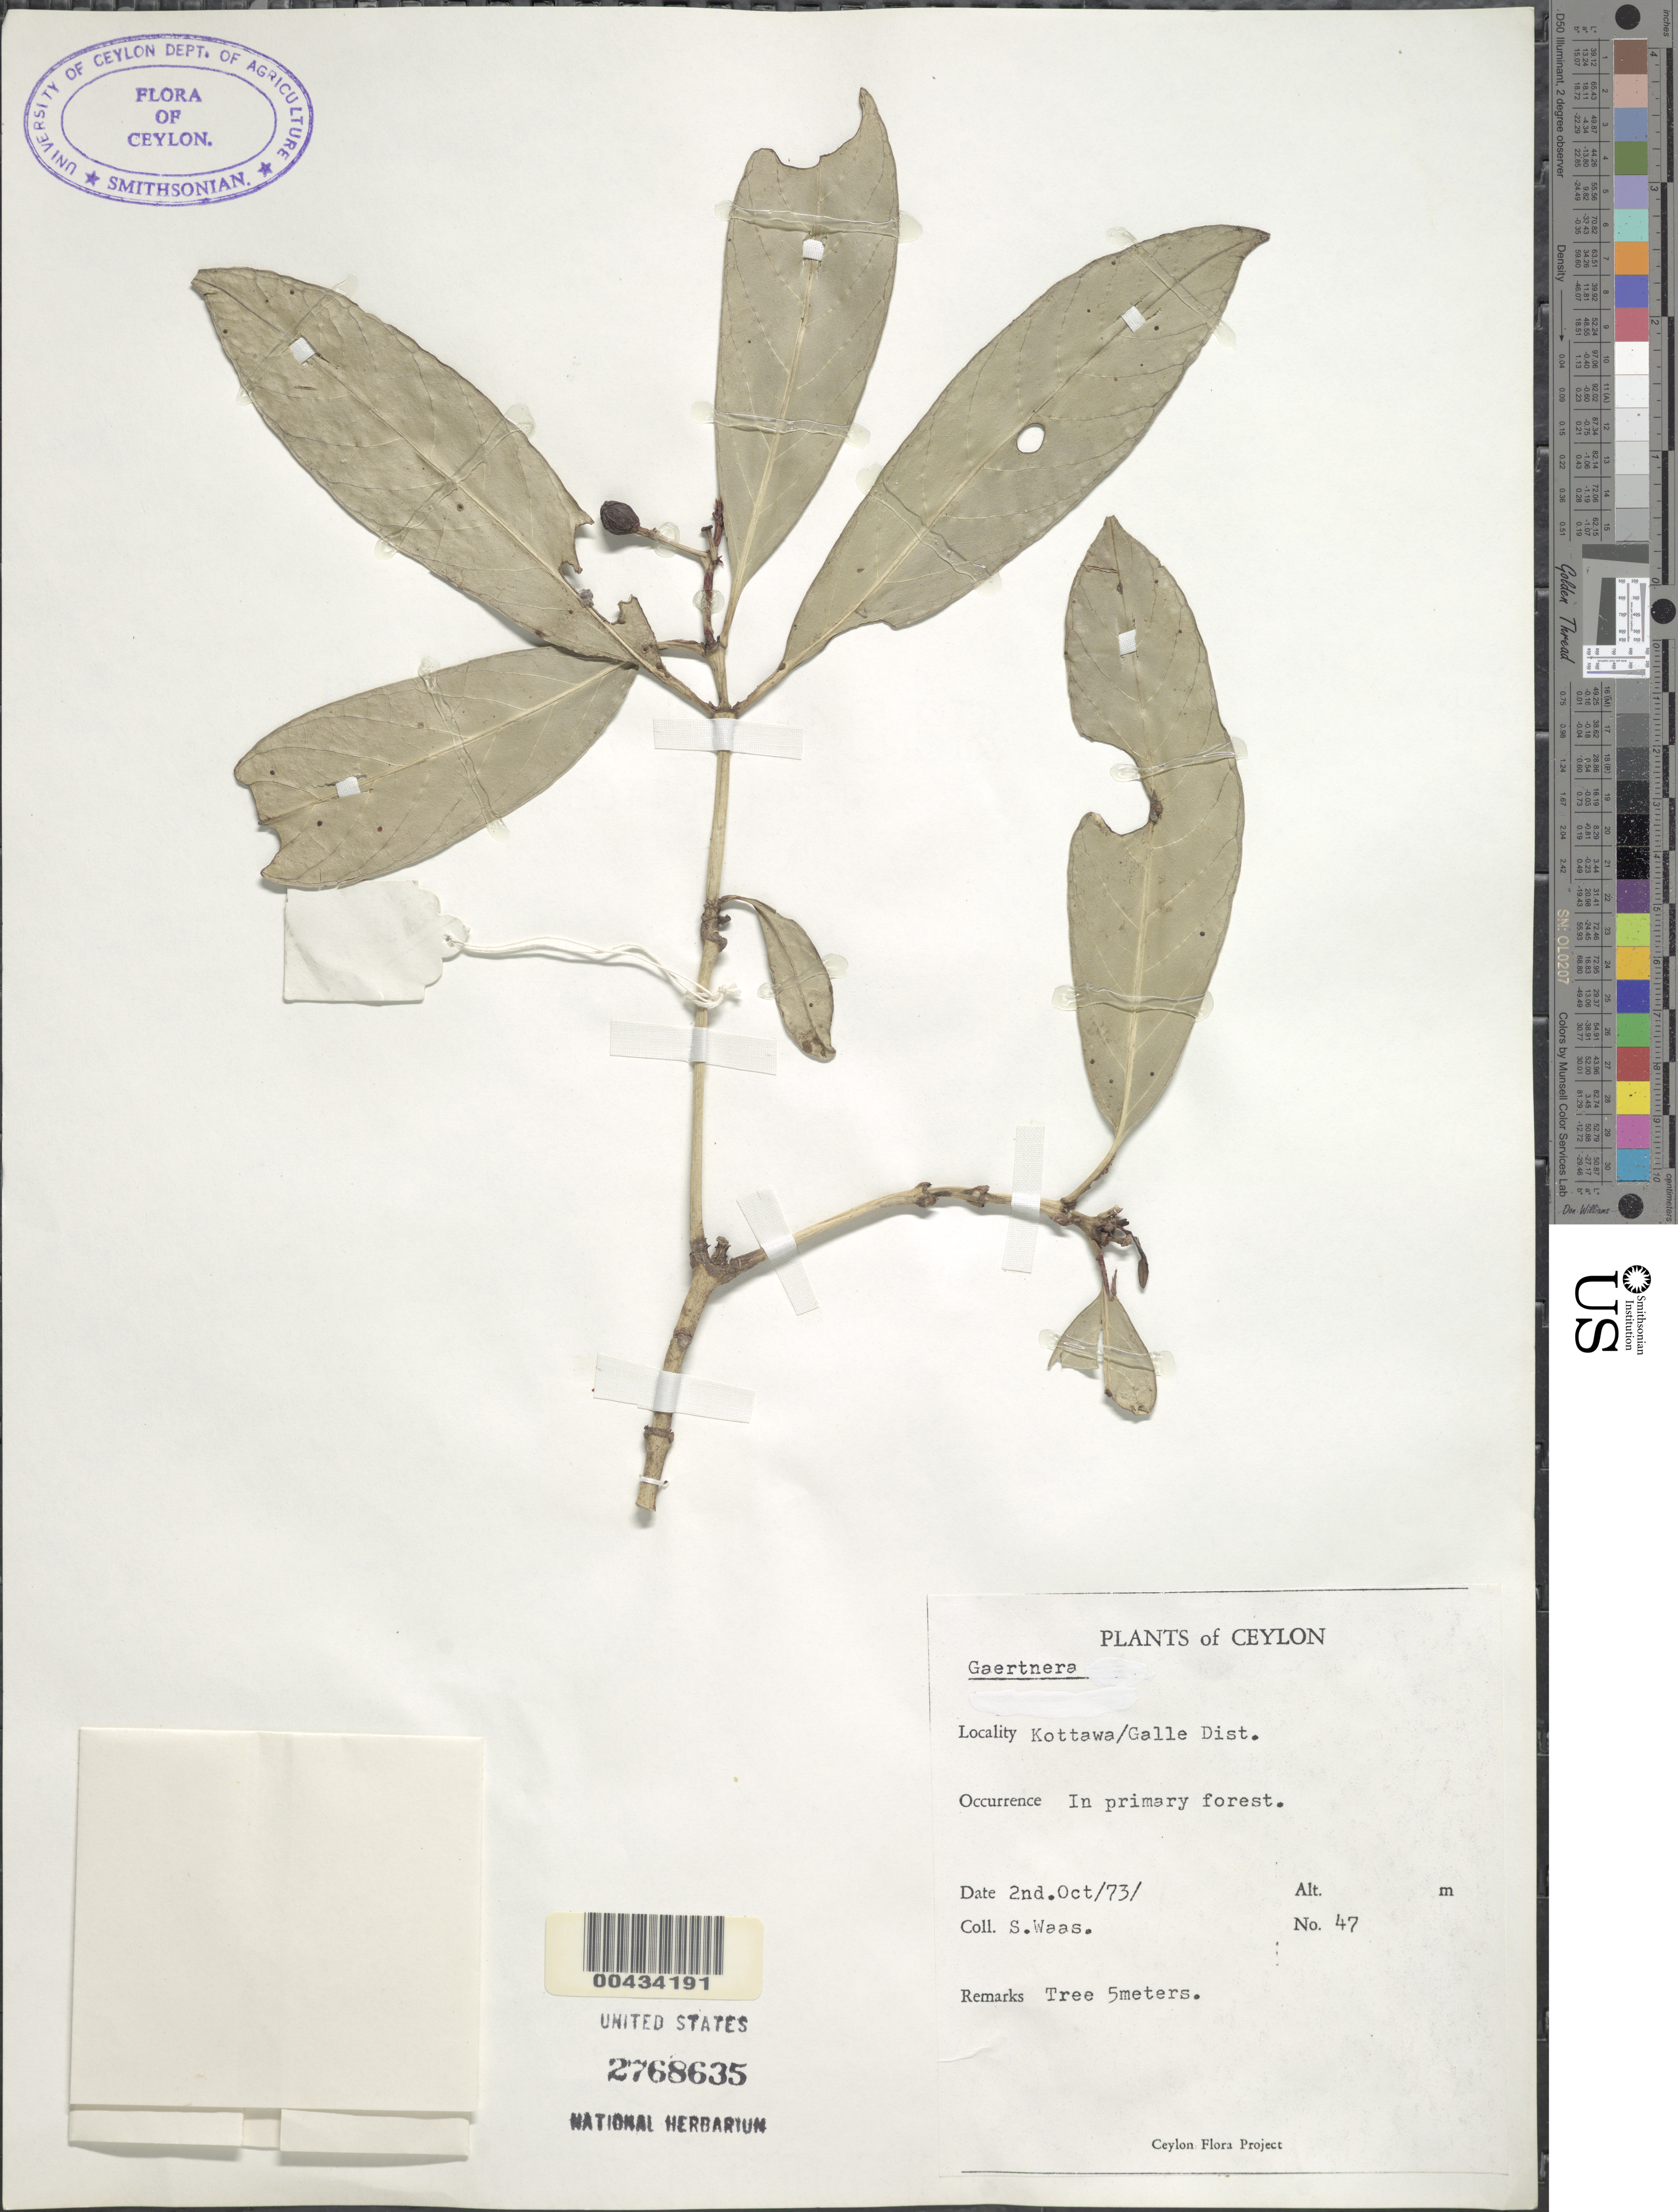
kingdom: Plantae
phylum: Tracheophyta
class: Magnoliopsida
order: Gentianales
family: Rubiaceae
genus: Gaertnera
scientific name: Gaertnera sp.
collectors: S. Waas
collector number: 47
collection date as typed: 02 Oct 1973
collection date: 1973-10-02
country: Sri Lanka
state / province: Southern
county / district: Galle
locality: Kottawa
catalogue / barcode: US 2768635